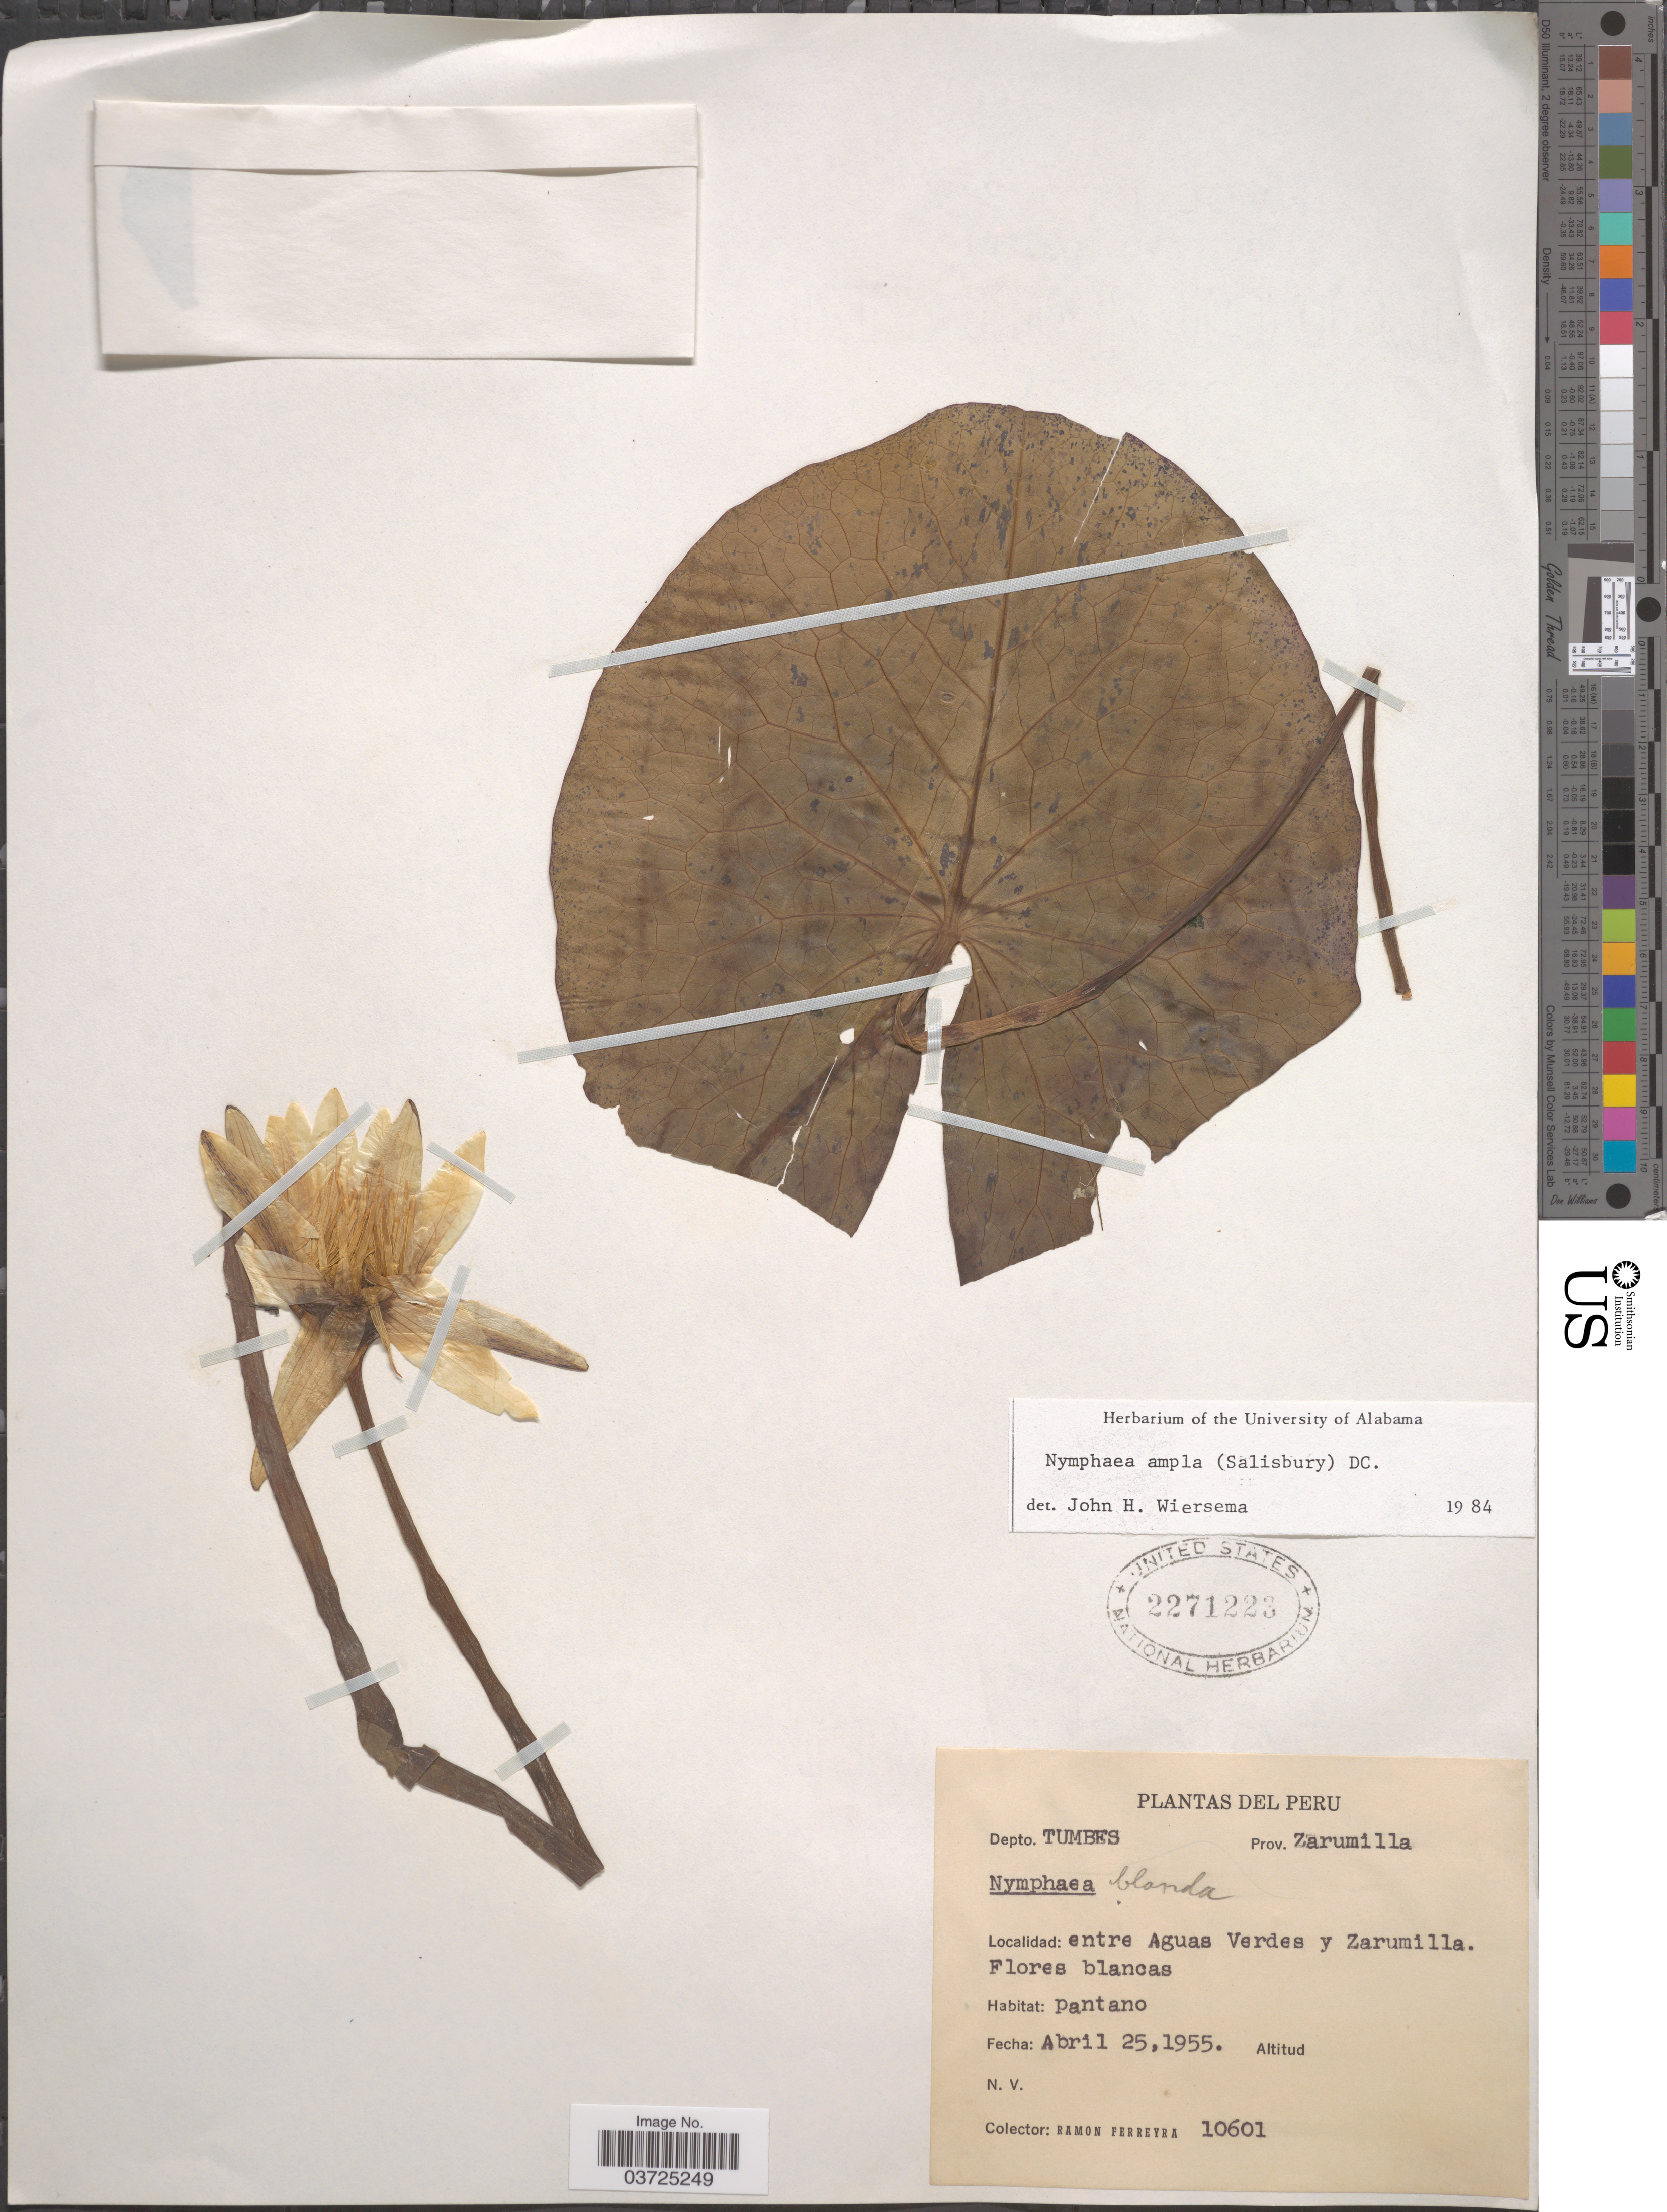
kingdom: Plantae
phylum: Tracheophyta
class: Magnoliopsida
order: Nymphaeales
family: Nymphaeaceae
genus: Nymphaea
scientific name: Nymphaea ampla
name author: (Salisb.) DC.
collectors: R. A. Ferreyra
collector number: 10601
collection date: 1955-04-25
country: Peru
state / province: Tumbes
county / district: Zarumilla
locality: Depto. Tumbes. Prov. Zarumilla. Entre Aguas verdes y Zarumilla.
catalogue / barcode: US 2271223